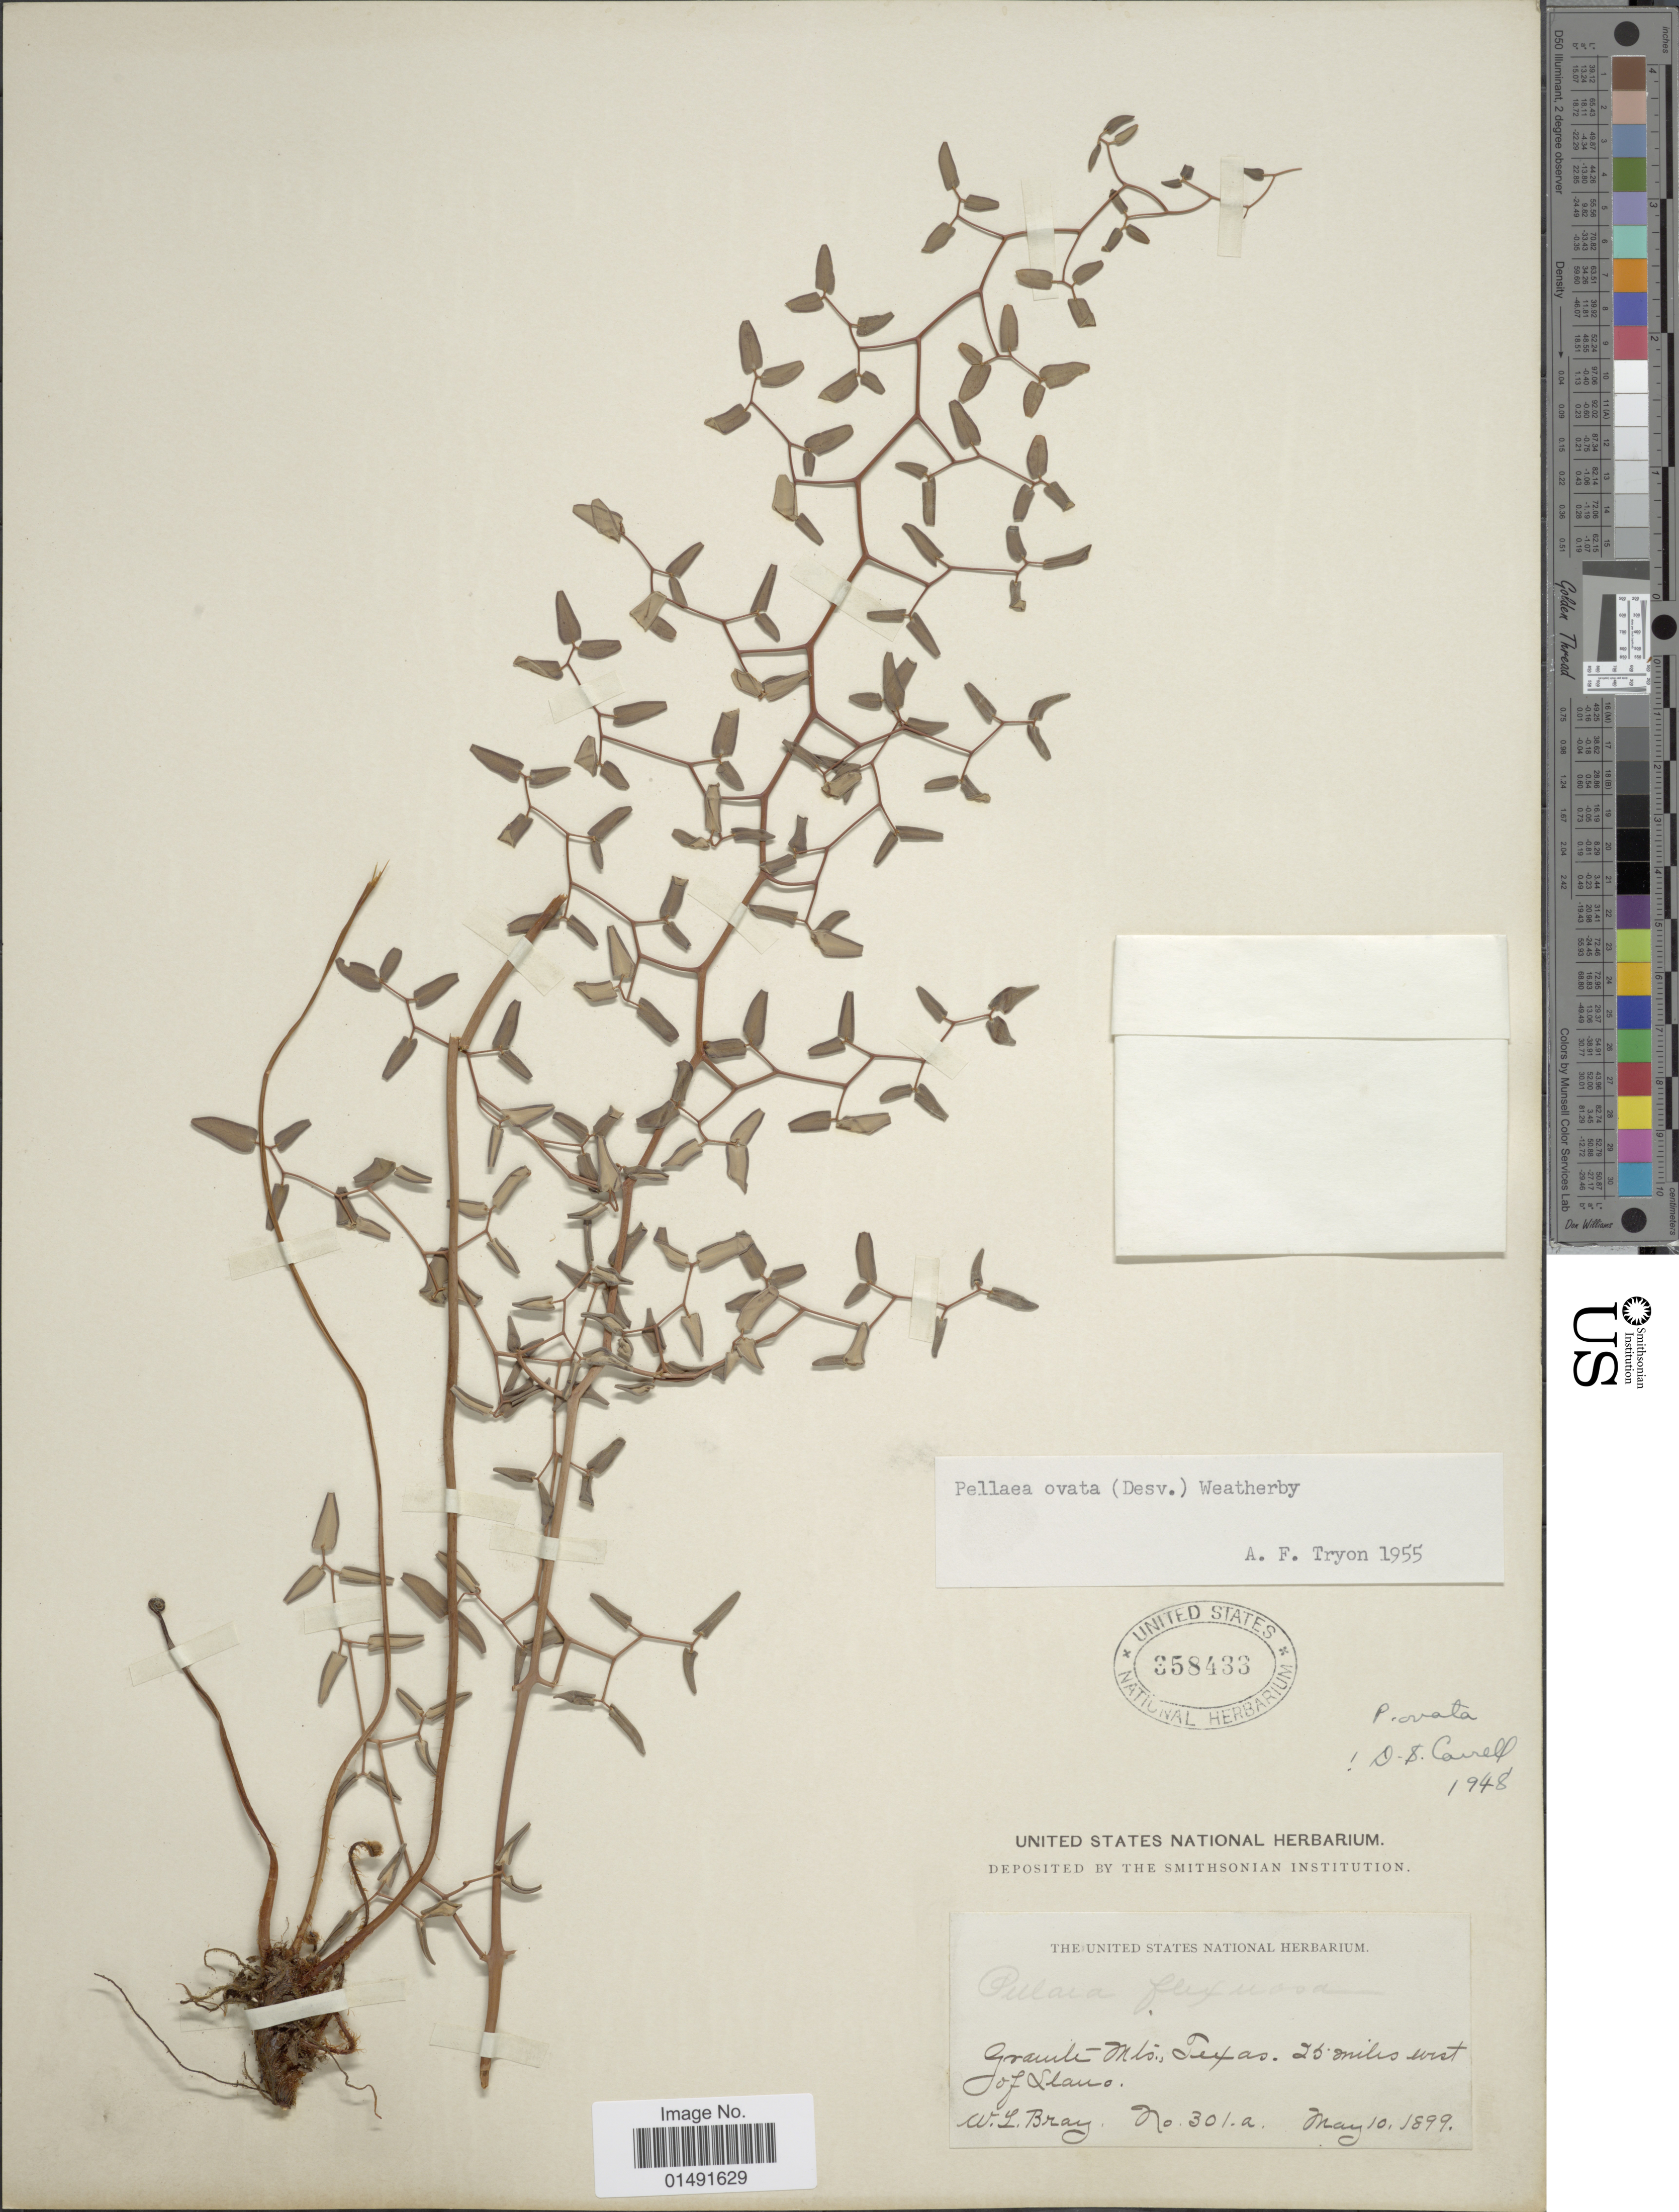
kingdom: Plantae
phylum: Tracheophyta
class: Polypodiopsida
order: Polypodiales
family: Pteridaceae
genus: Pellaea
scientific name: Pellaea ovata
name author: (Desv.) Weath.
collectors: W. L. Bray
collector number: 301a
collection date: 1899-05-10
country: United States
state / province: Texas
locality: Granite Mts. 25 miles west of Llano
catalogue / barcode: US 358433